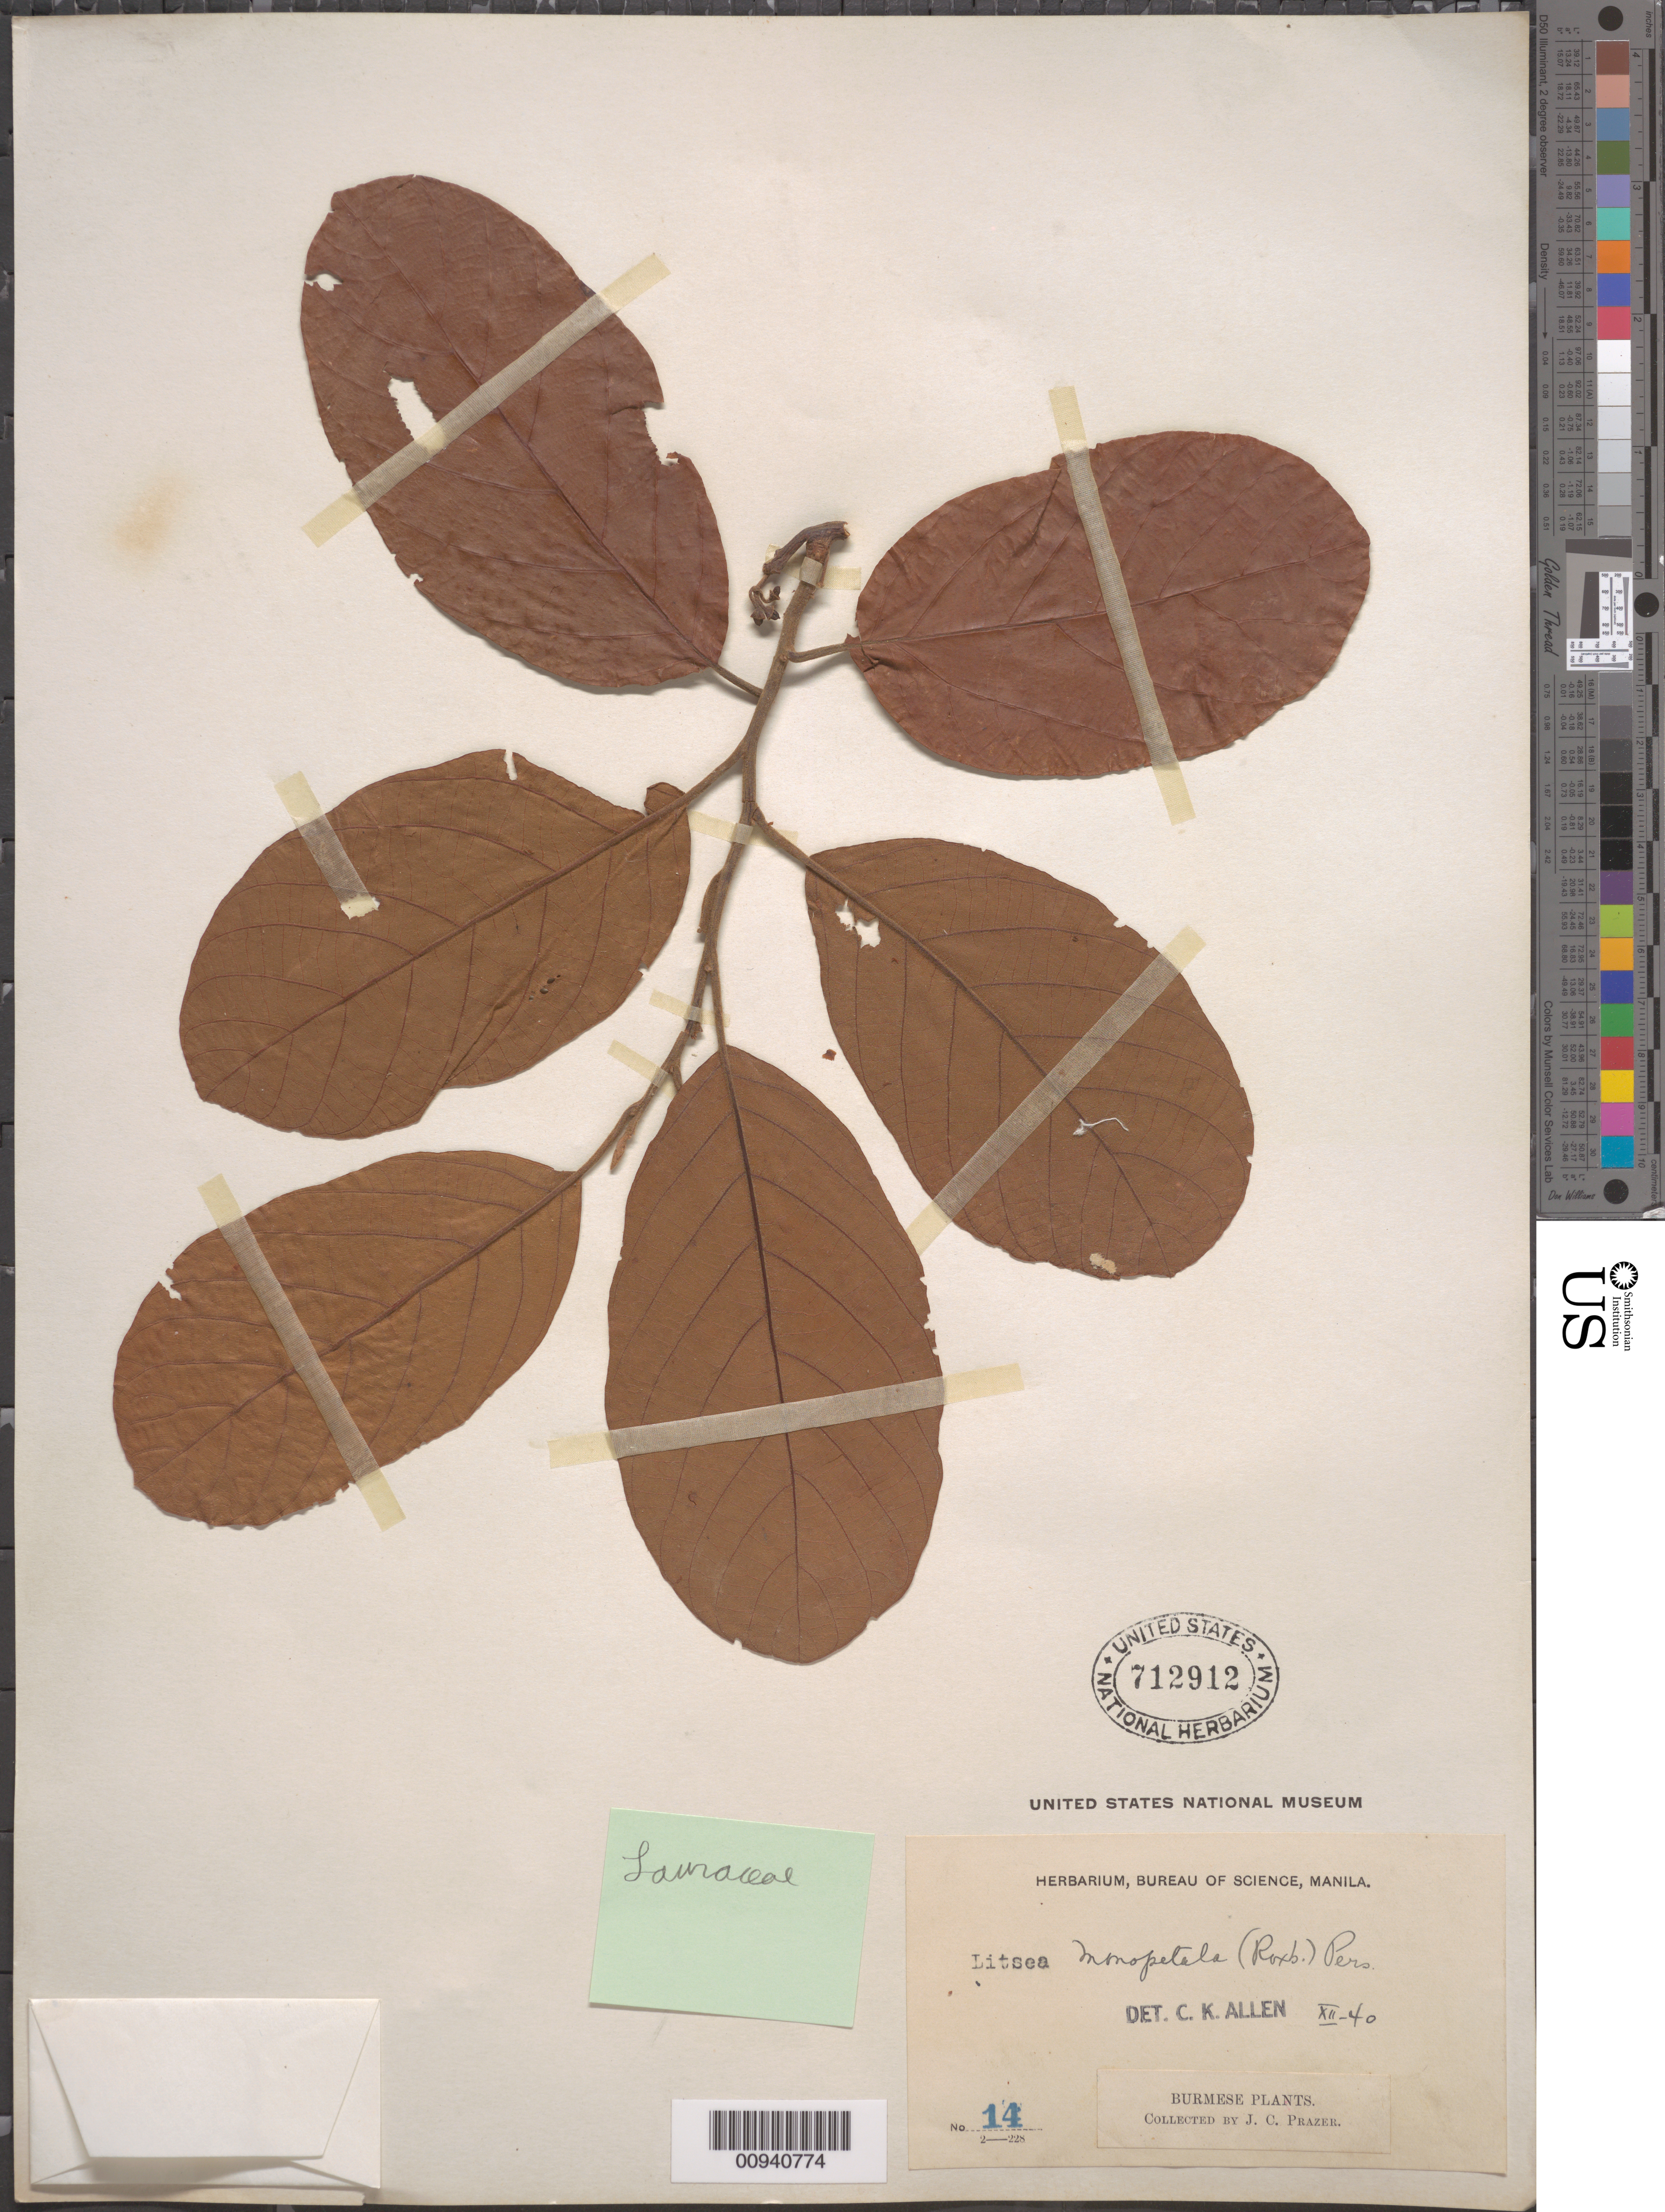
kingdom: Plantae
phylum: Tracheophyta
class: Magnoliopsida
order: Laurales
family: Lauraceae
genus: Litsea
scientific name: Litsea monopetala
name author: (Roxb.) Pers.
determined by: Allen, C. K.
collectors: J. Prazer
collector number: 14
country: Myanmar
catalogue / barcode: US 712912